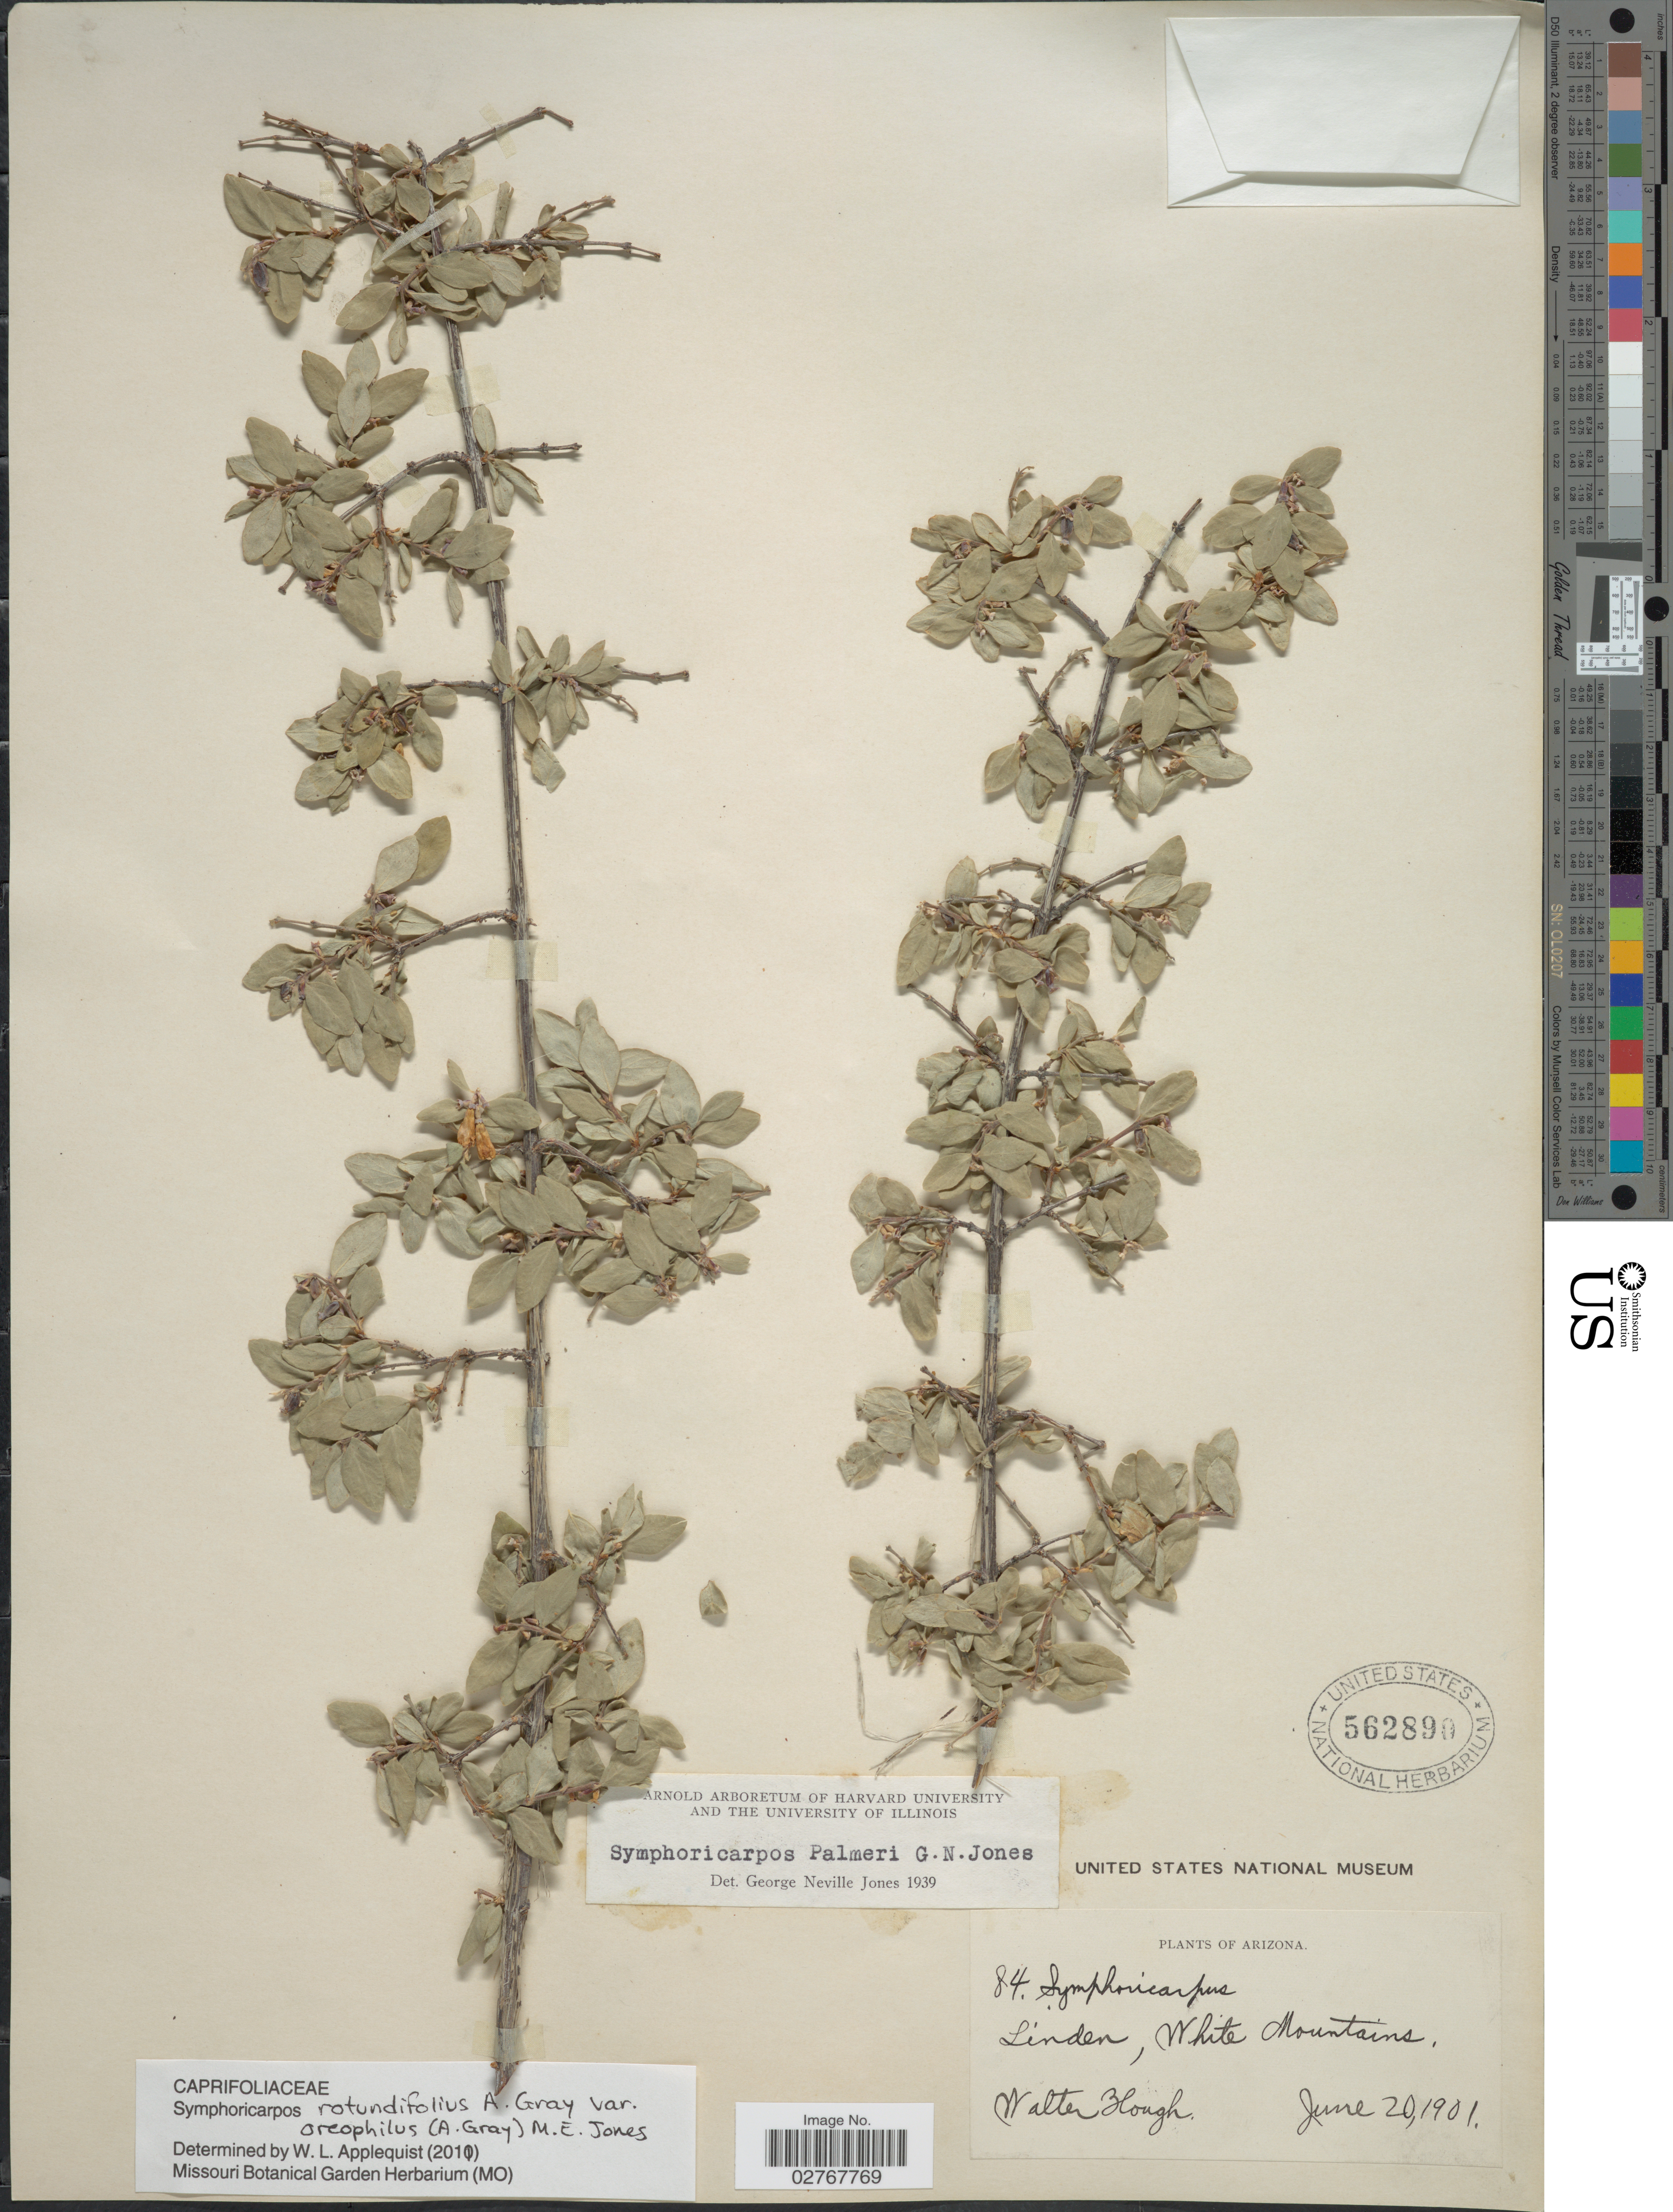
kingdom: Plantae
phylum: Tracheophyta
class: Magnoliopsida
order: Dipsacales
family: Caprifoliaceae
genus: Symphoricarpos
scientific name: Symphoricarpos rotundifolius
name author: A. Gray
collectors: W. Hough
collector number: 84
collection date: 1901-06-20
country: United States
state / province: Arizona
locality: Linden, White Mountains.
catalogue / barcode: US 562890